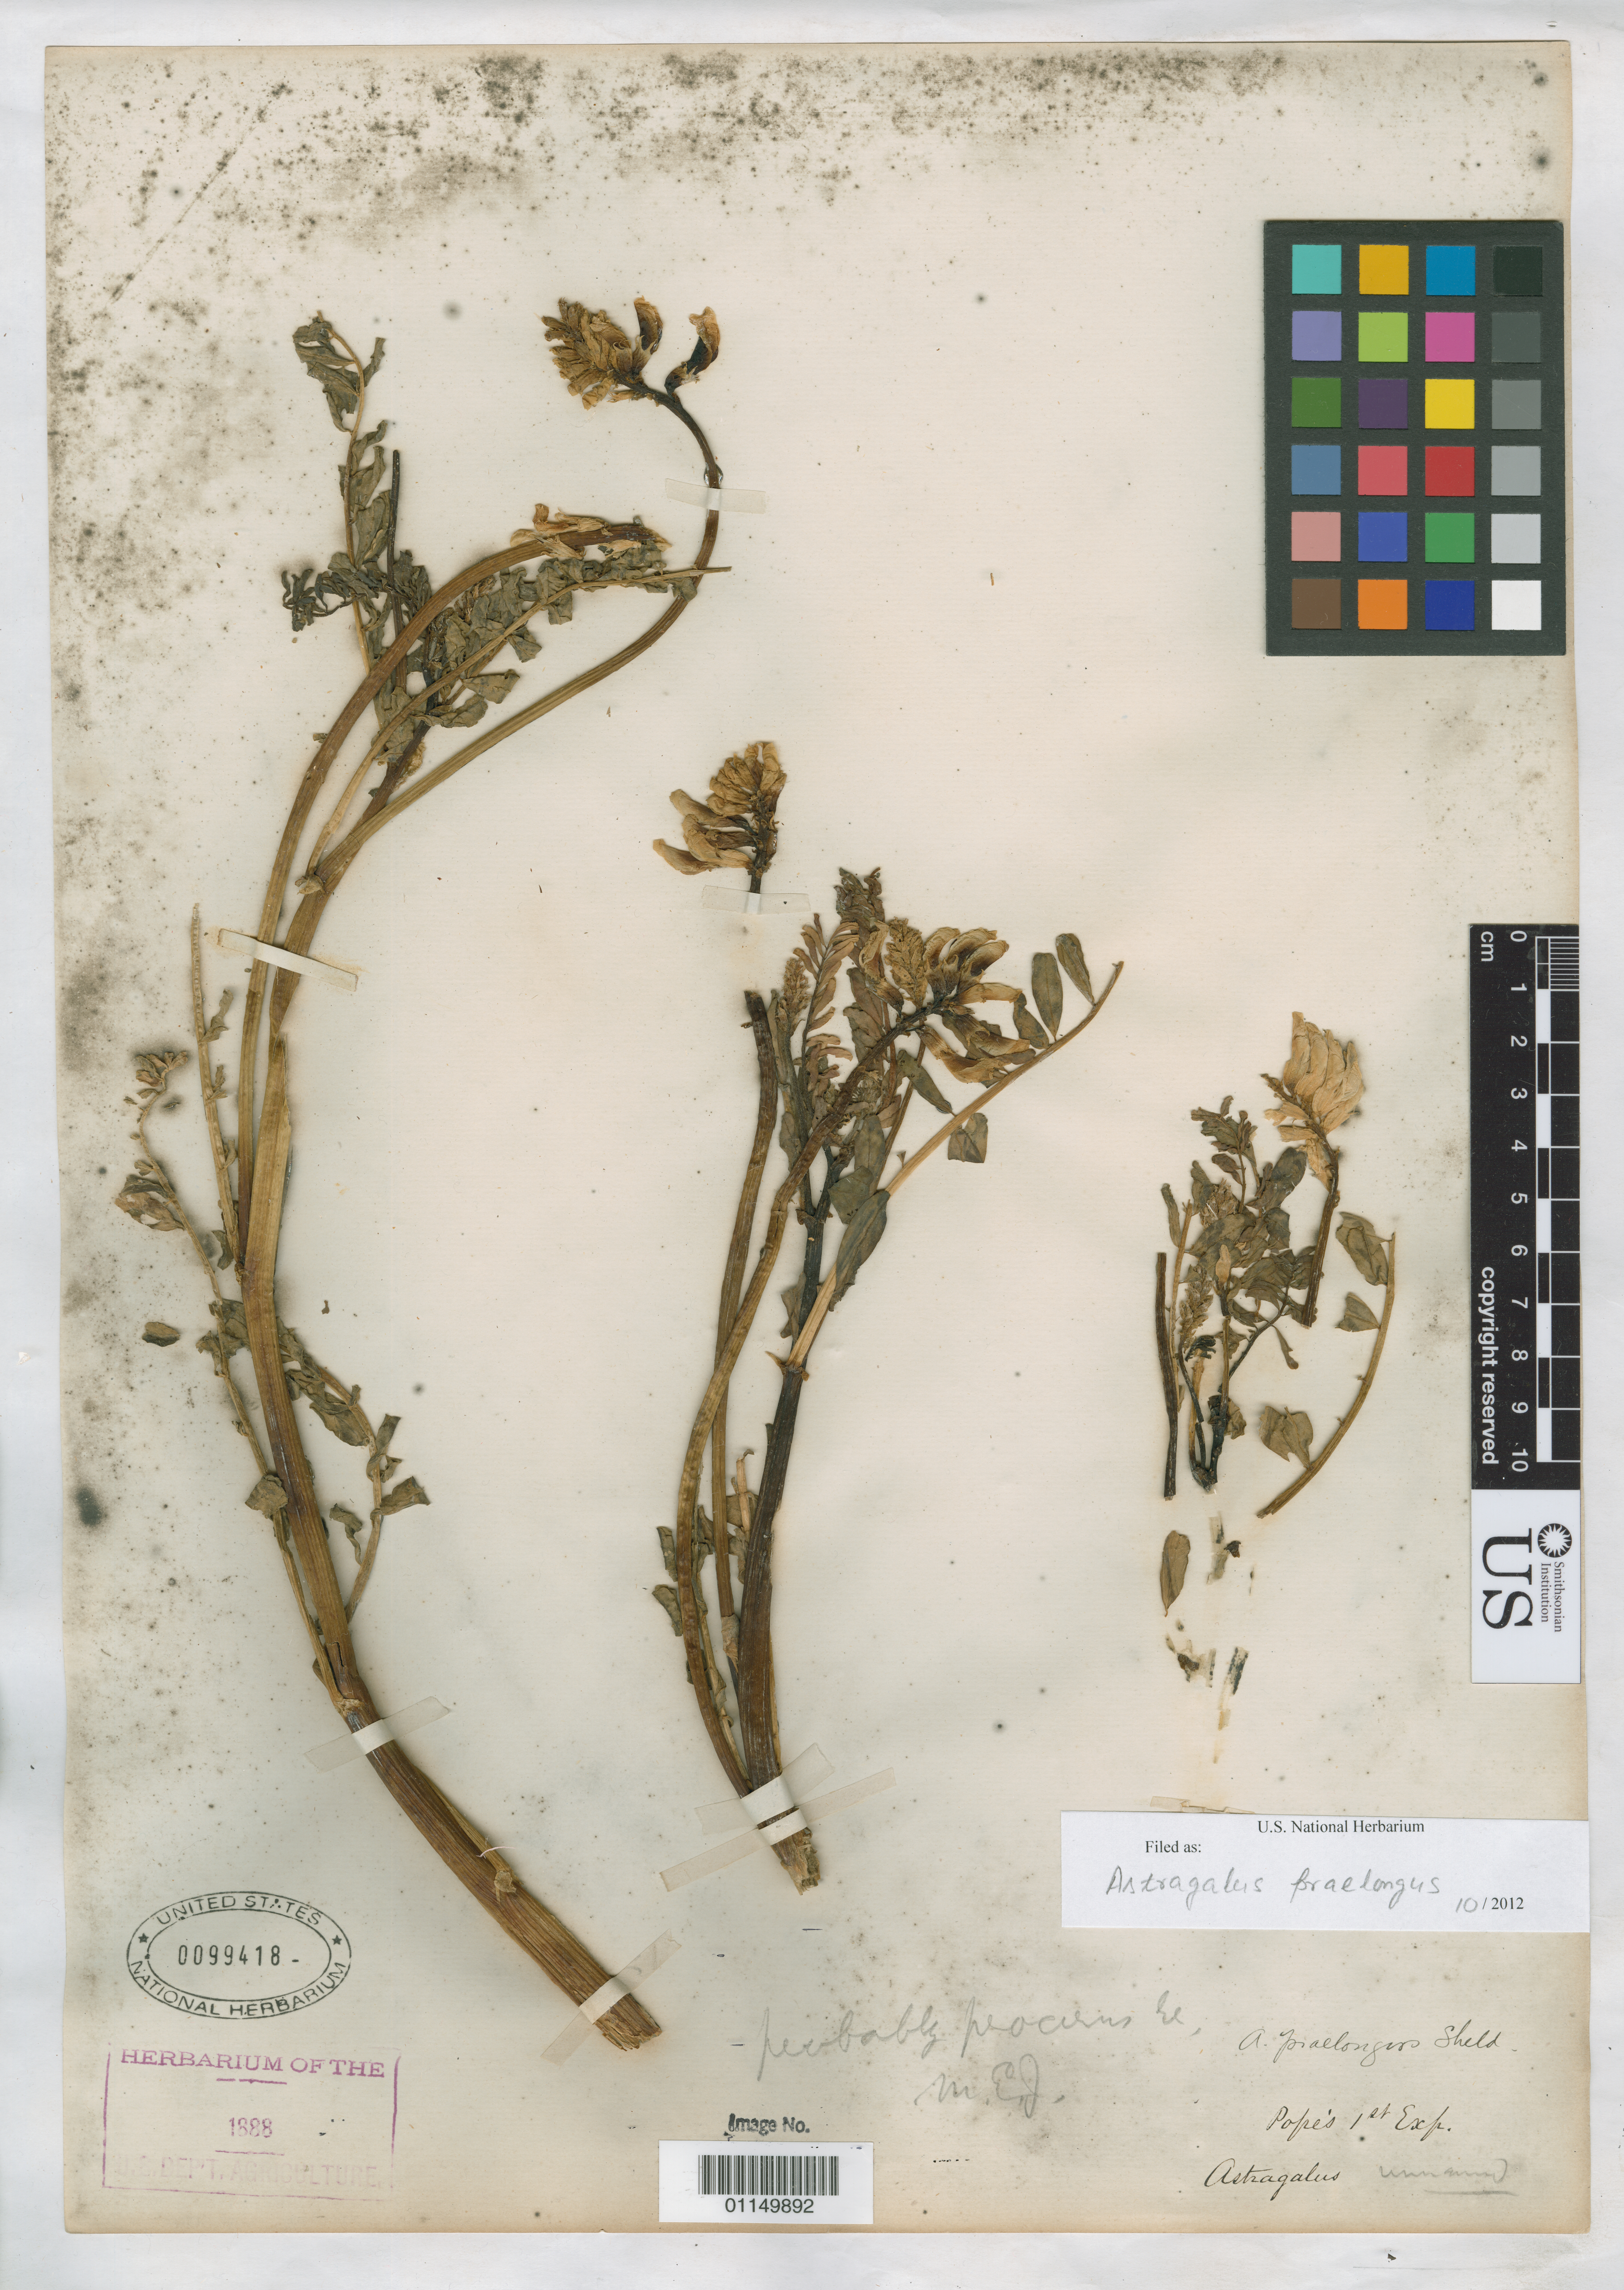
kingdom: Plantae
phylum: Tracheophyta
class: Magnoliopsida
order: Fabales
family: Fabaceae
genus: Astragalus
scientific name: Astragalus praelongus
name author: E. Sheld.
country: United States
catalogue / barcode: US 99418